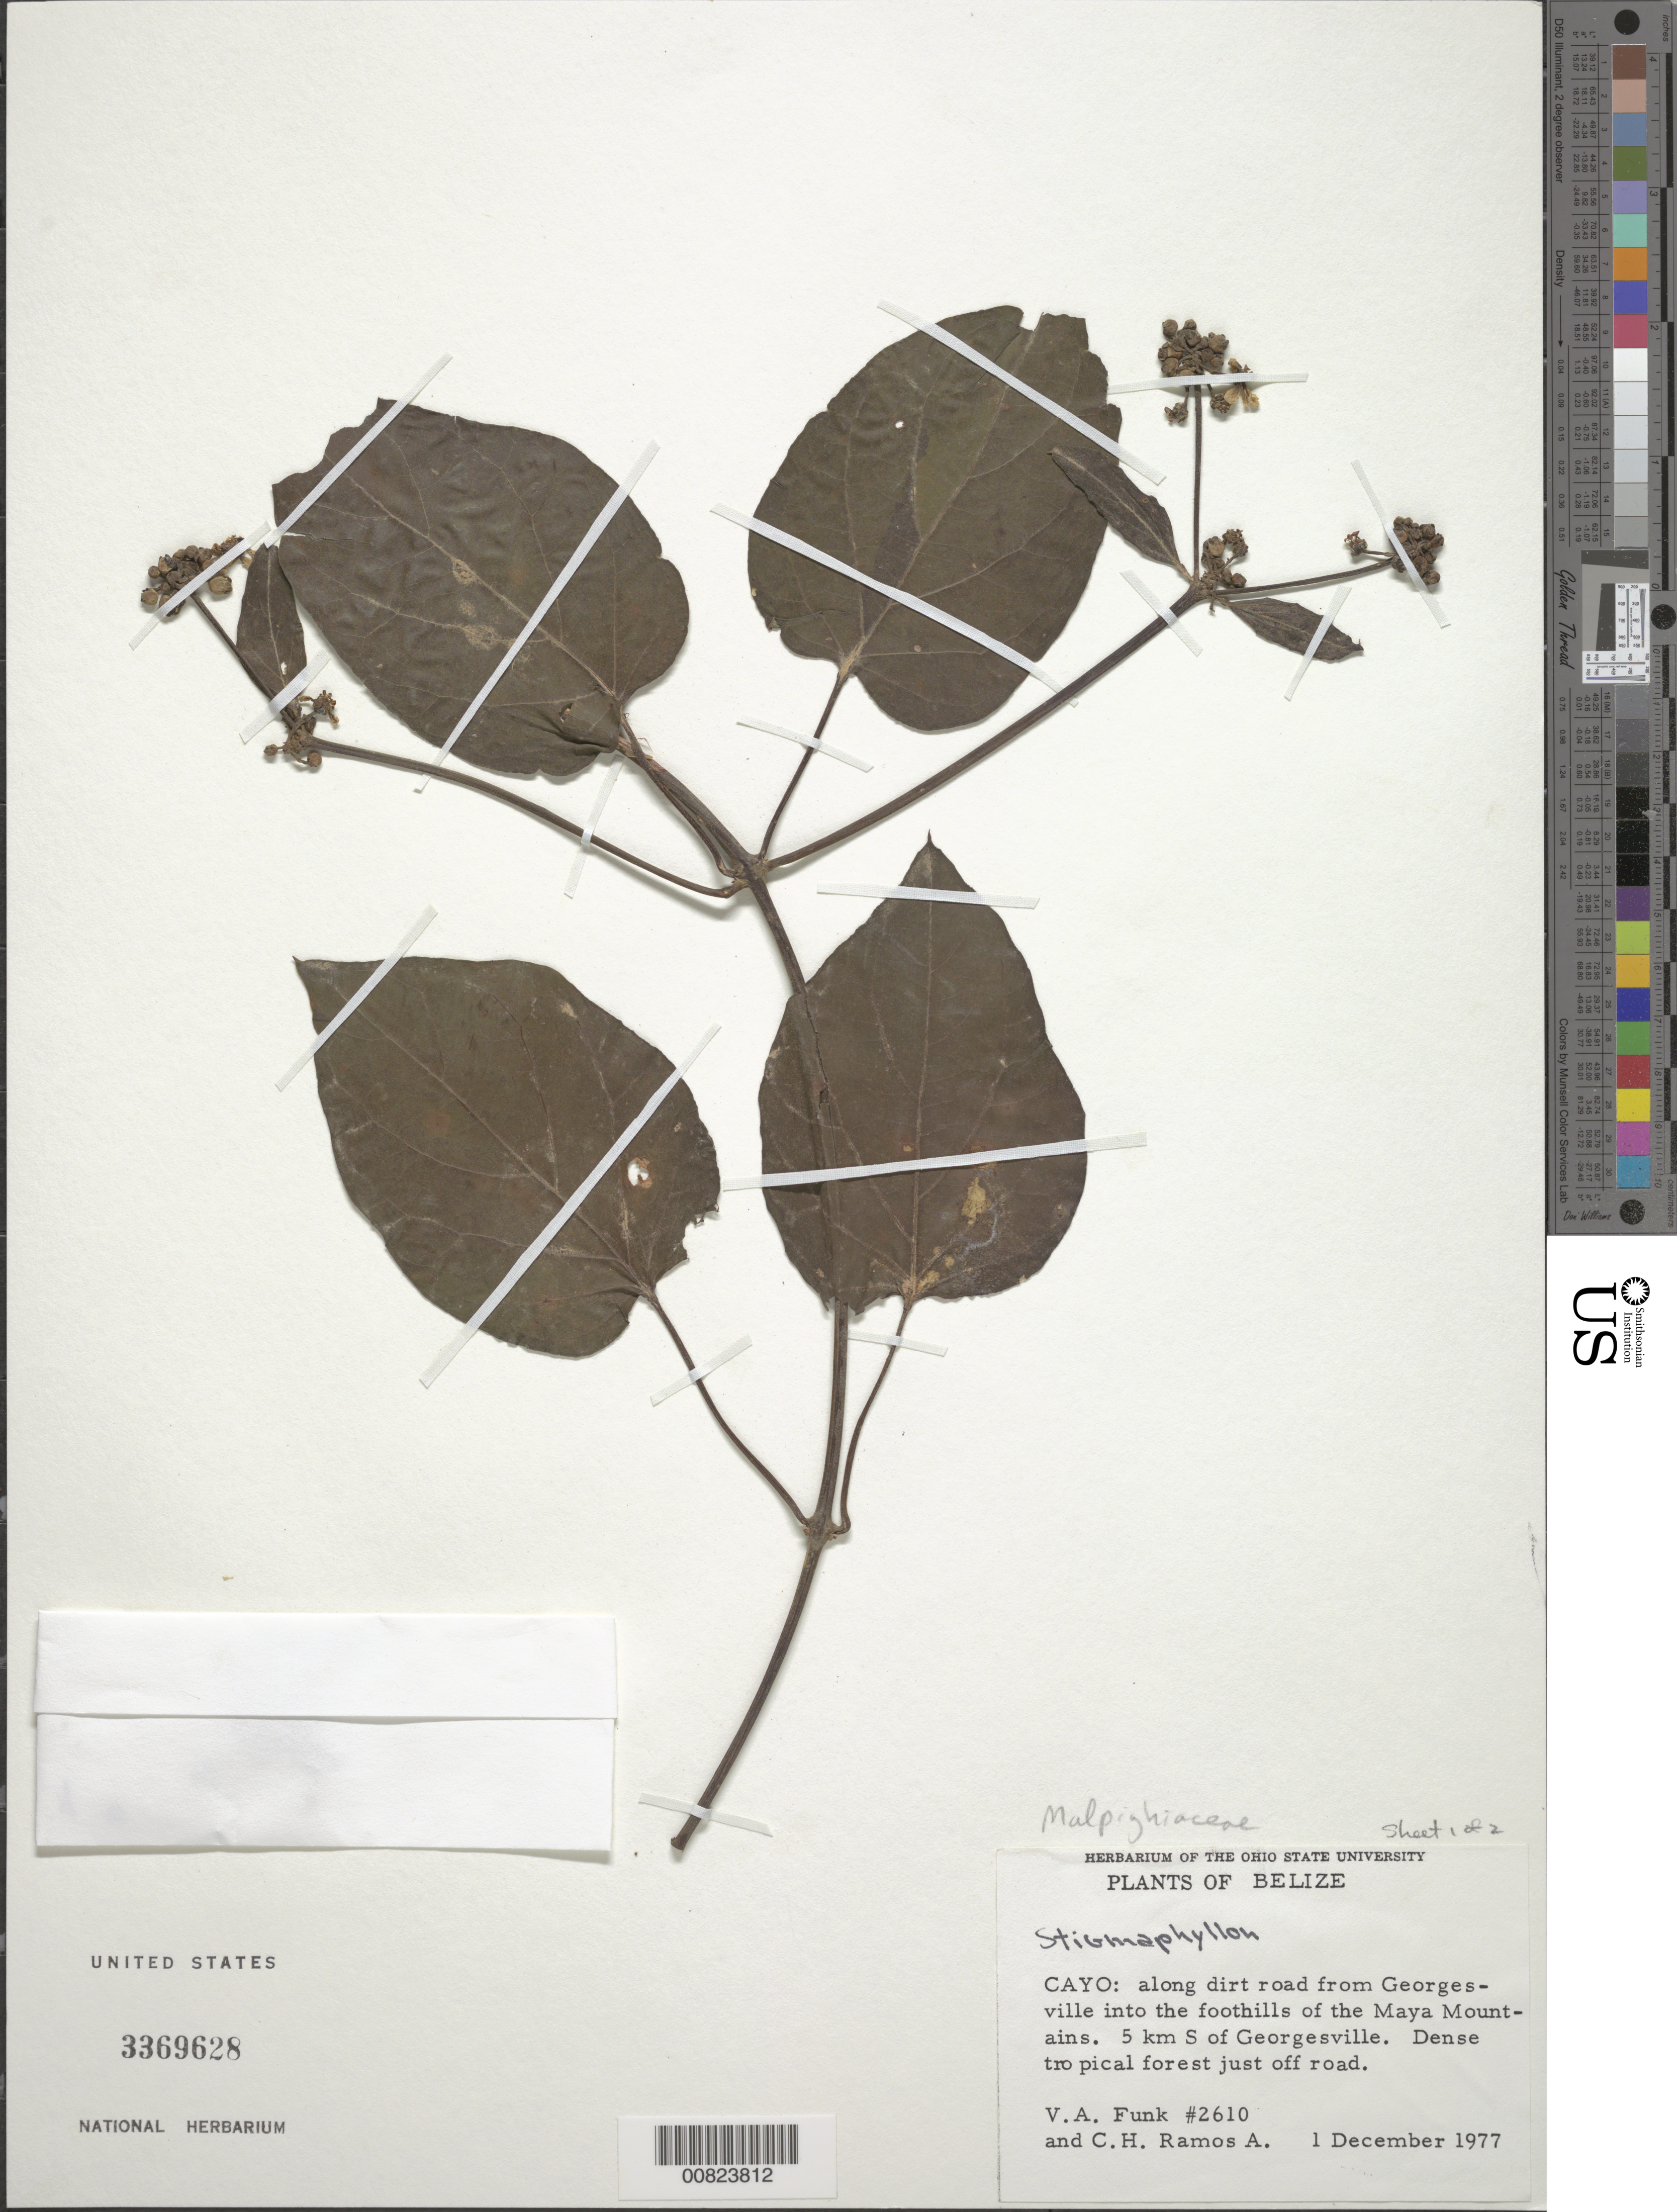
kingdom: Plantae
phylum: Tracheophyta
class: Magnoliopsida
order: Malpighiales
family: Malpighiaceae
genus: Stigmaphyllon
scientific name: Stigmaphyllon sp.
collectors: V. Funk & C. Ramos A.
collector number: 2610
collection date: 1977-12-01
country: Belize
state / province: Cayo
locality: Along dirt road from Georges-ville into the foothills of the Maya Mountains. 5 km S of Georgesville.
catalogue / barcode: US 3369628